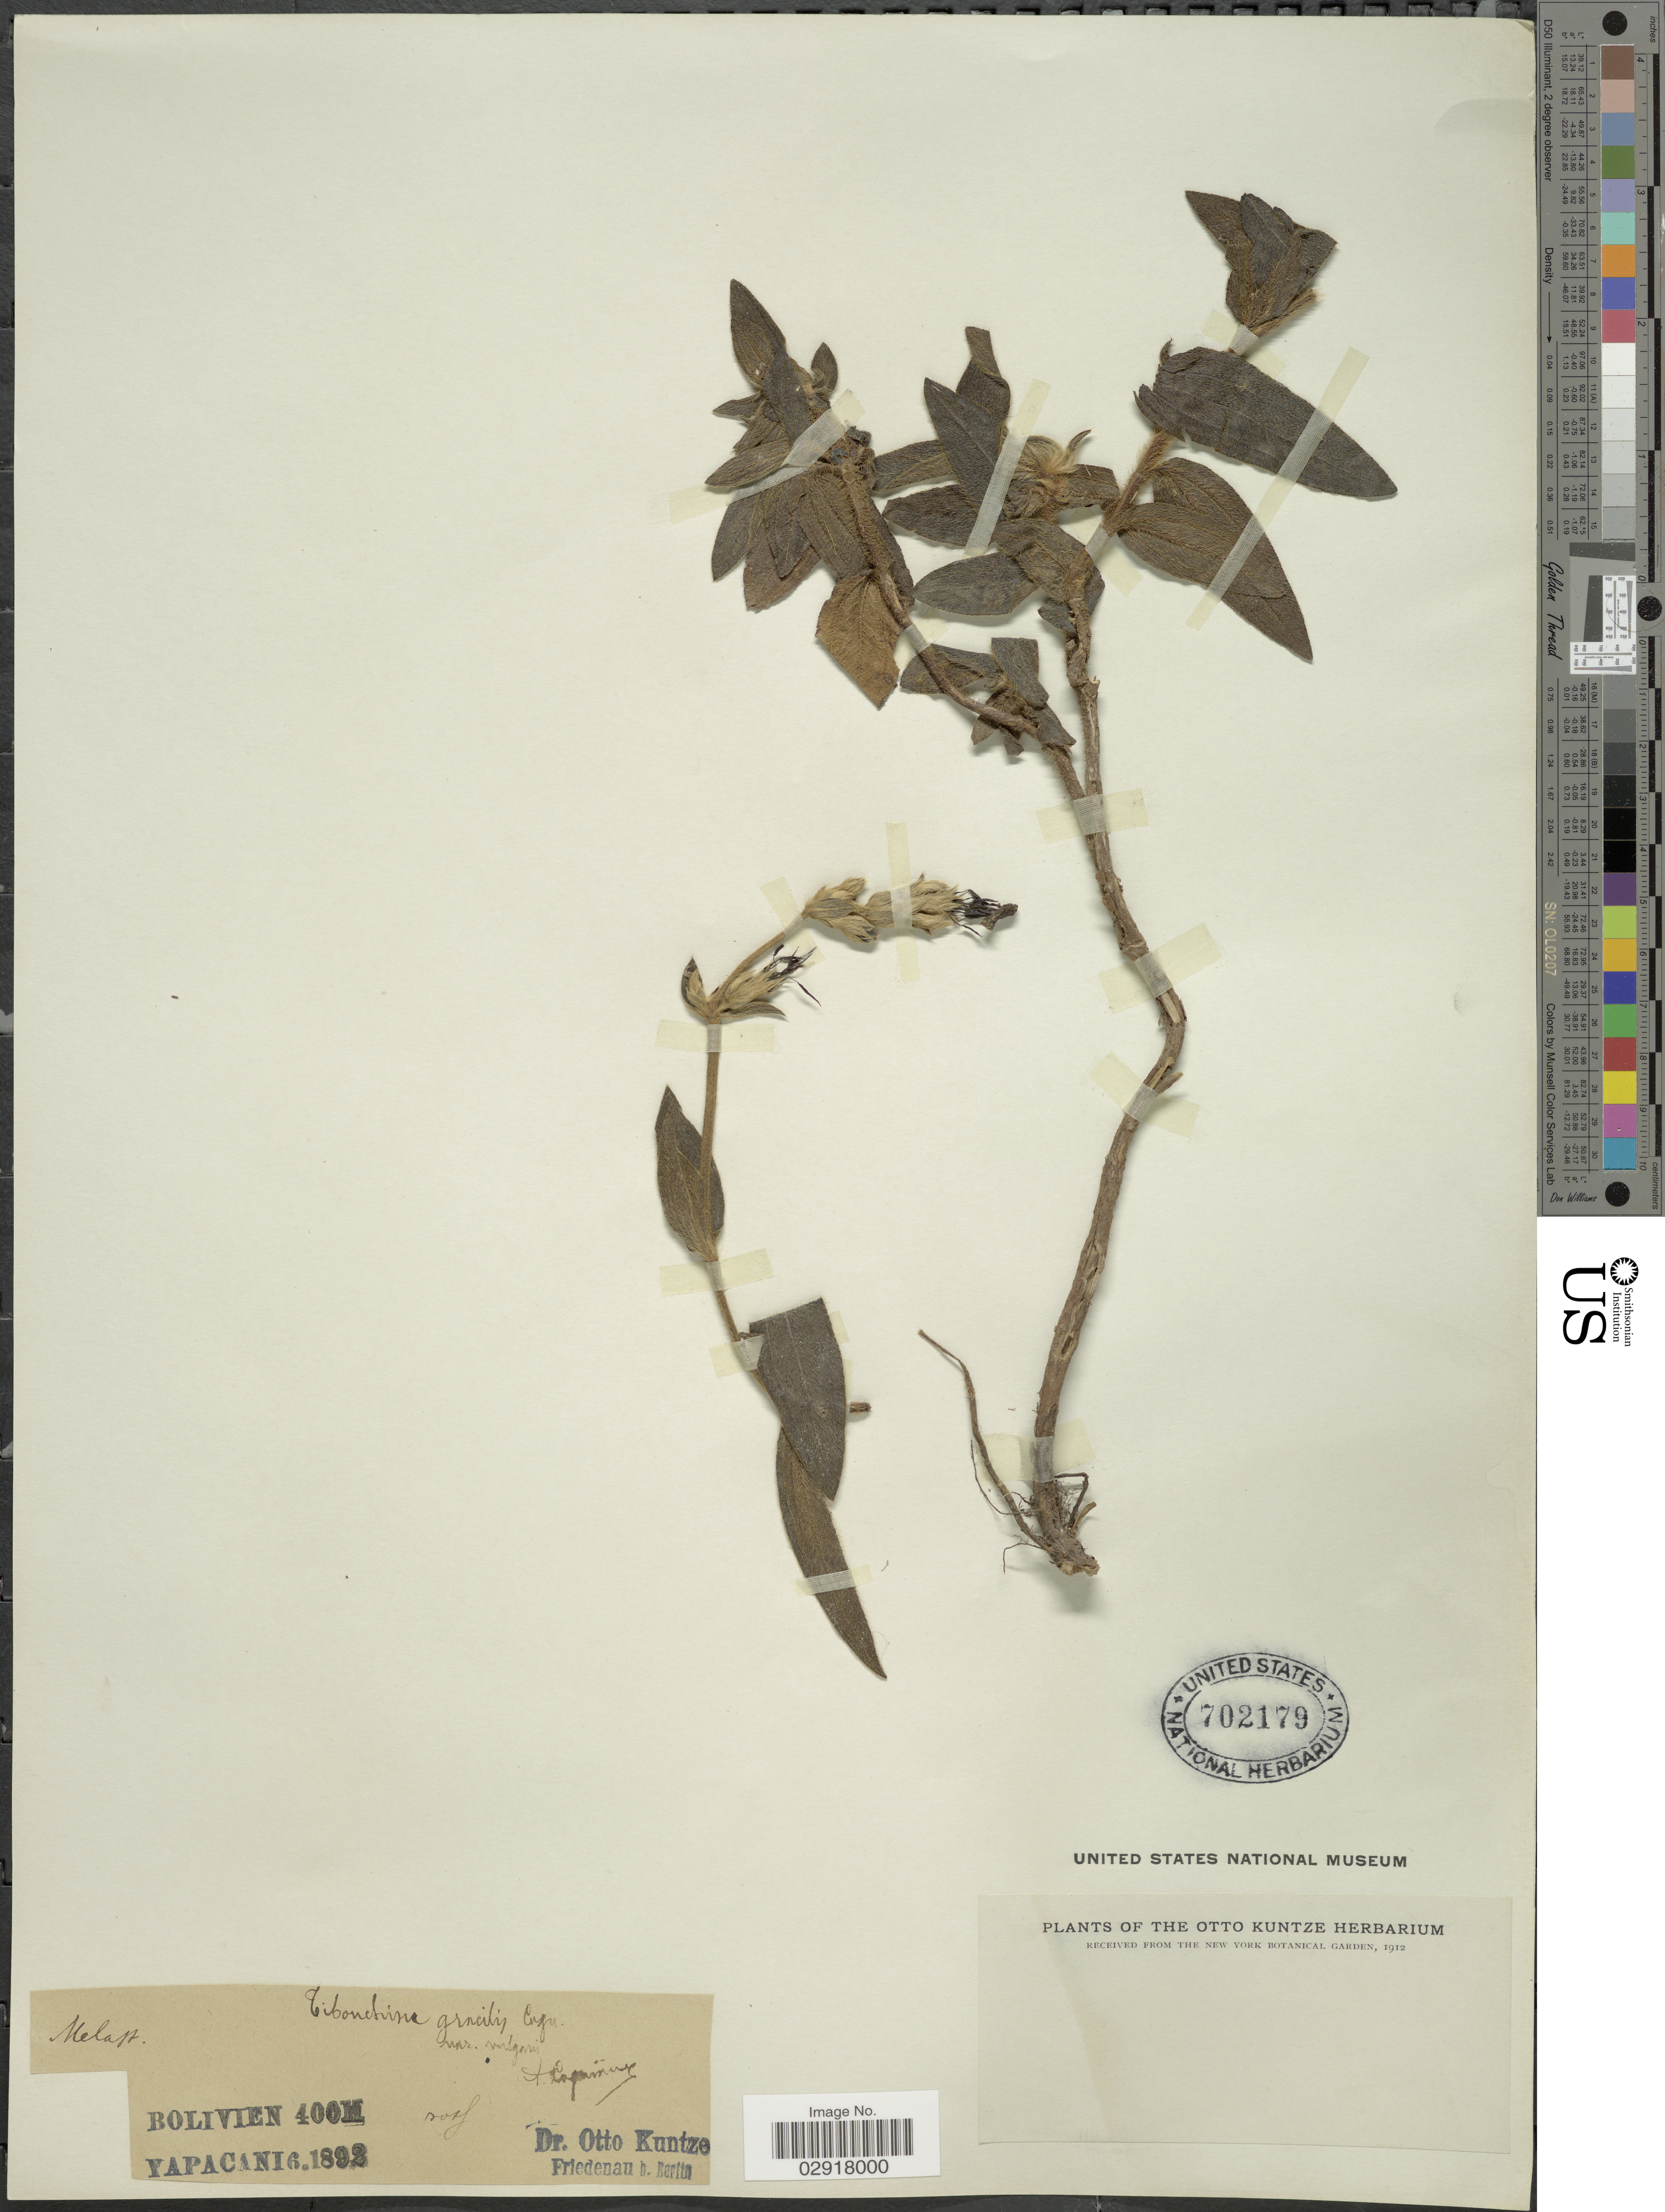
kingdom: Plantae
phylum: Tracheophyta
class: Magnoliopsida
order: Myrtales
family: Melastomataceae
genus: Chaetogastra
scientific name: Chaetogastra gracilis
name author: (Bonpl.) DC.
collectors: C.E.O. Kuntze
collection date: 1892-06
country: Bolivia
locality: Yapacani.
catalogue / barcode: US 702179